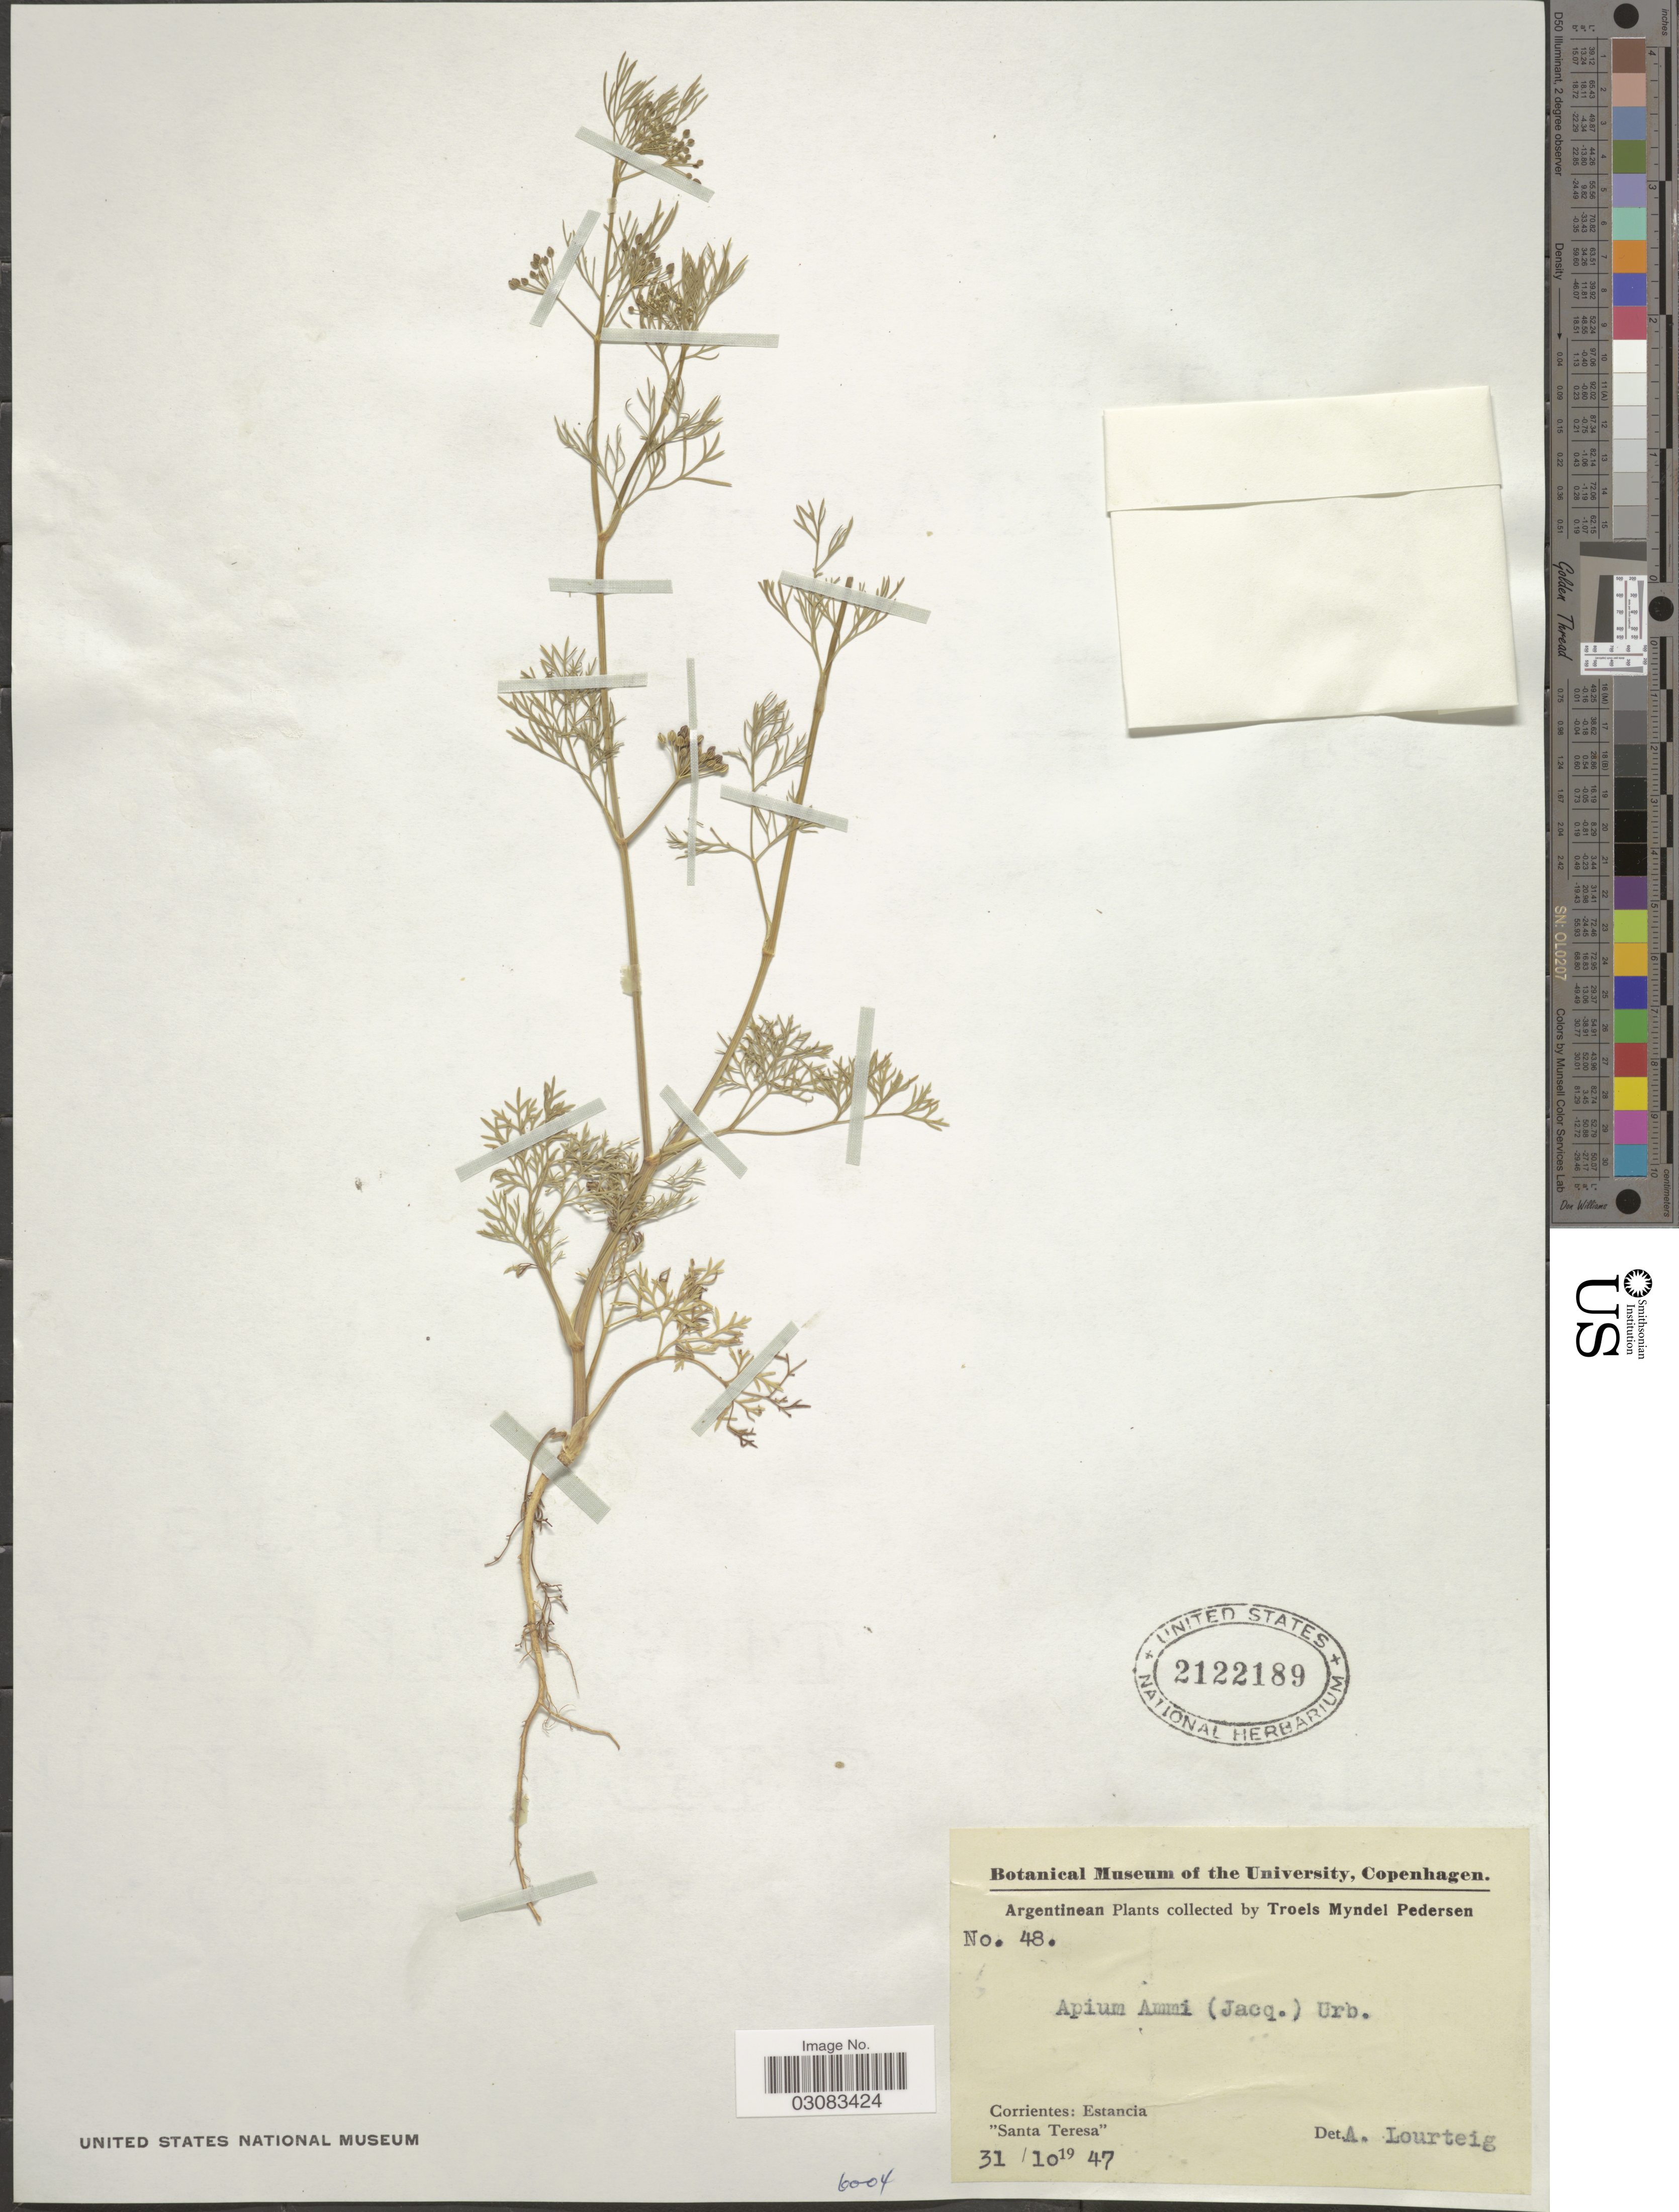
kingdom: Plantae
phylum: Tracheophyta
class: Magnoliopsida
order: Apiales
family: Apiaceae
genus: Cyclospermum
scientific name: Cyclospermum leptophyllum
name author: (Pers.) Sprague ex Britton & P. Wilson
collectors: T. Pederson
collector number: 48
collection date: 1947-10-31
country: Argentina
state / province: Corrientes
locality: Estancia "Santa Teresa".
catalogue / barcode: US 2122189